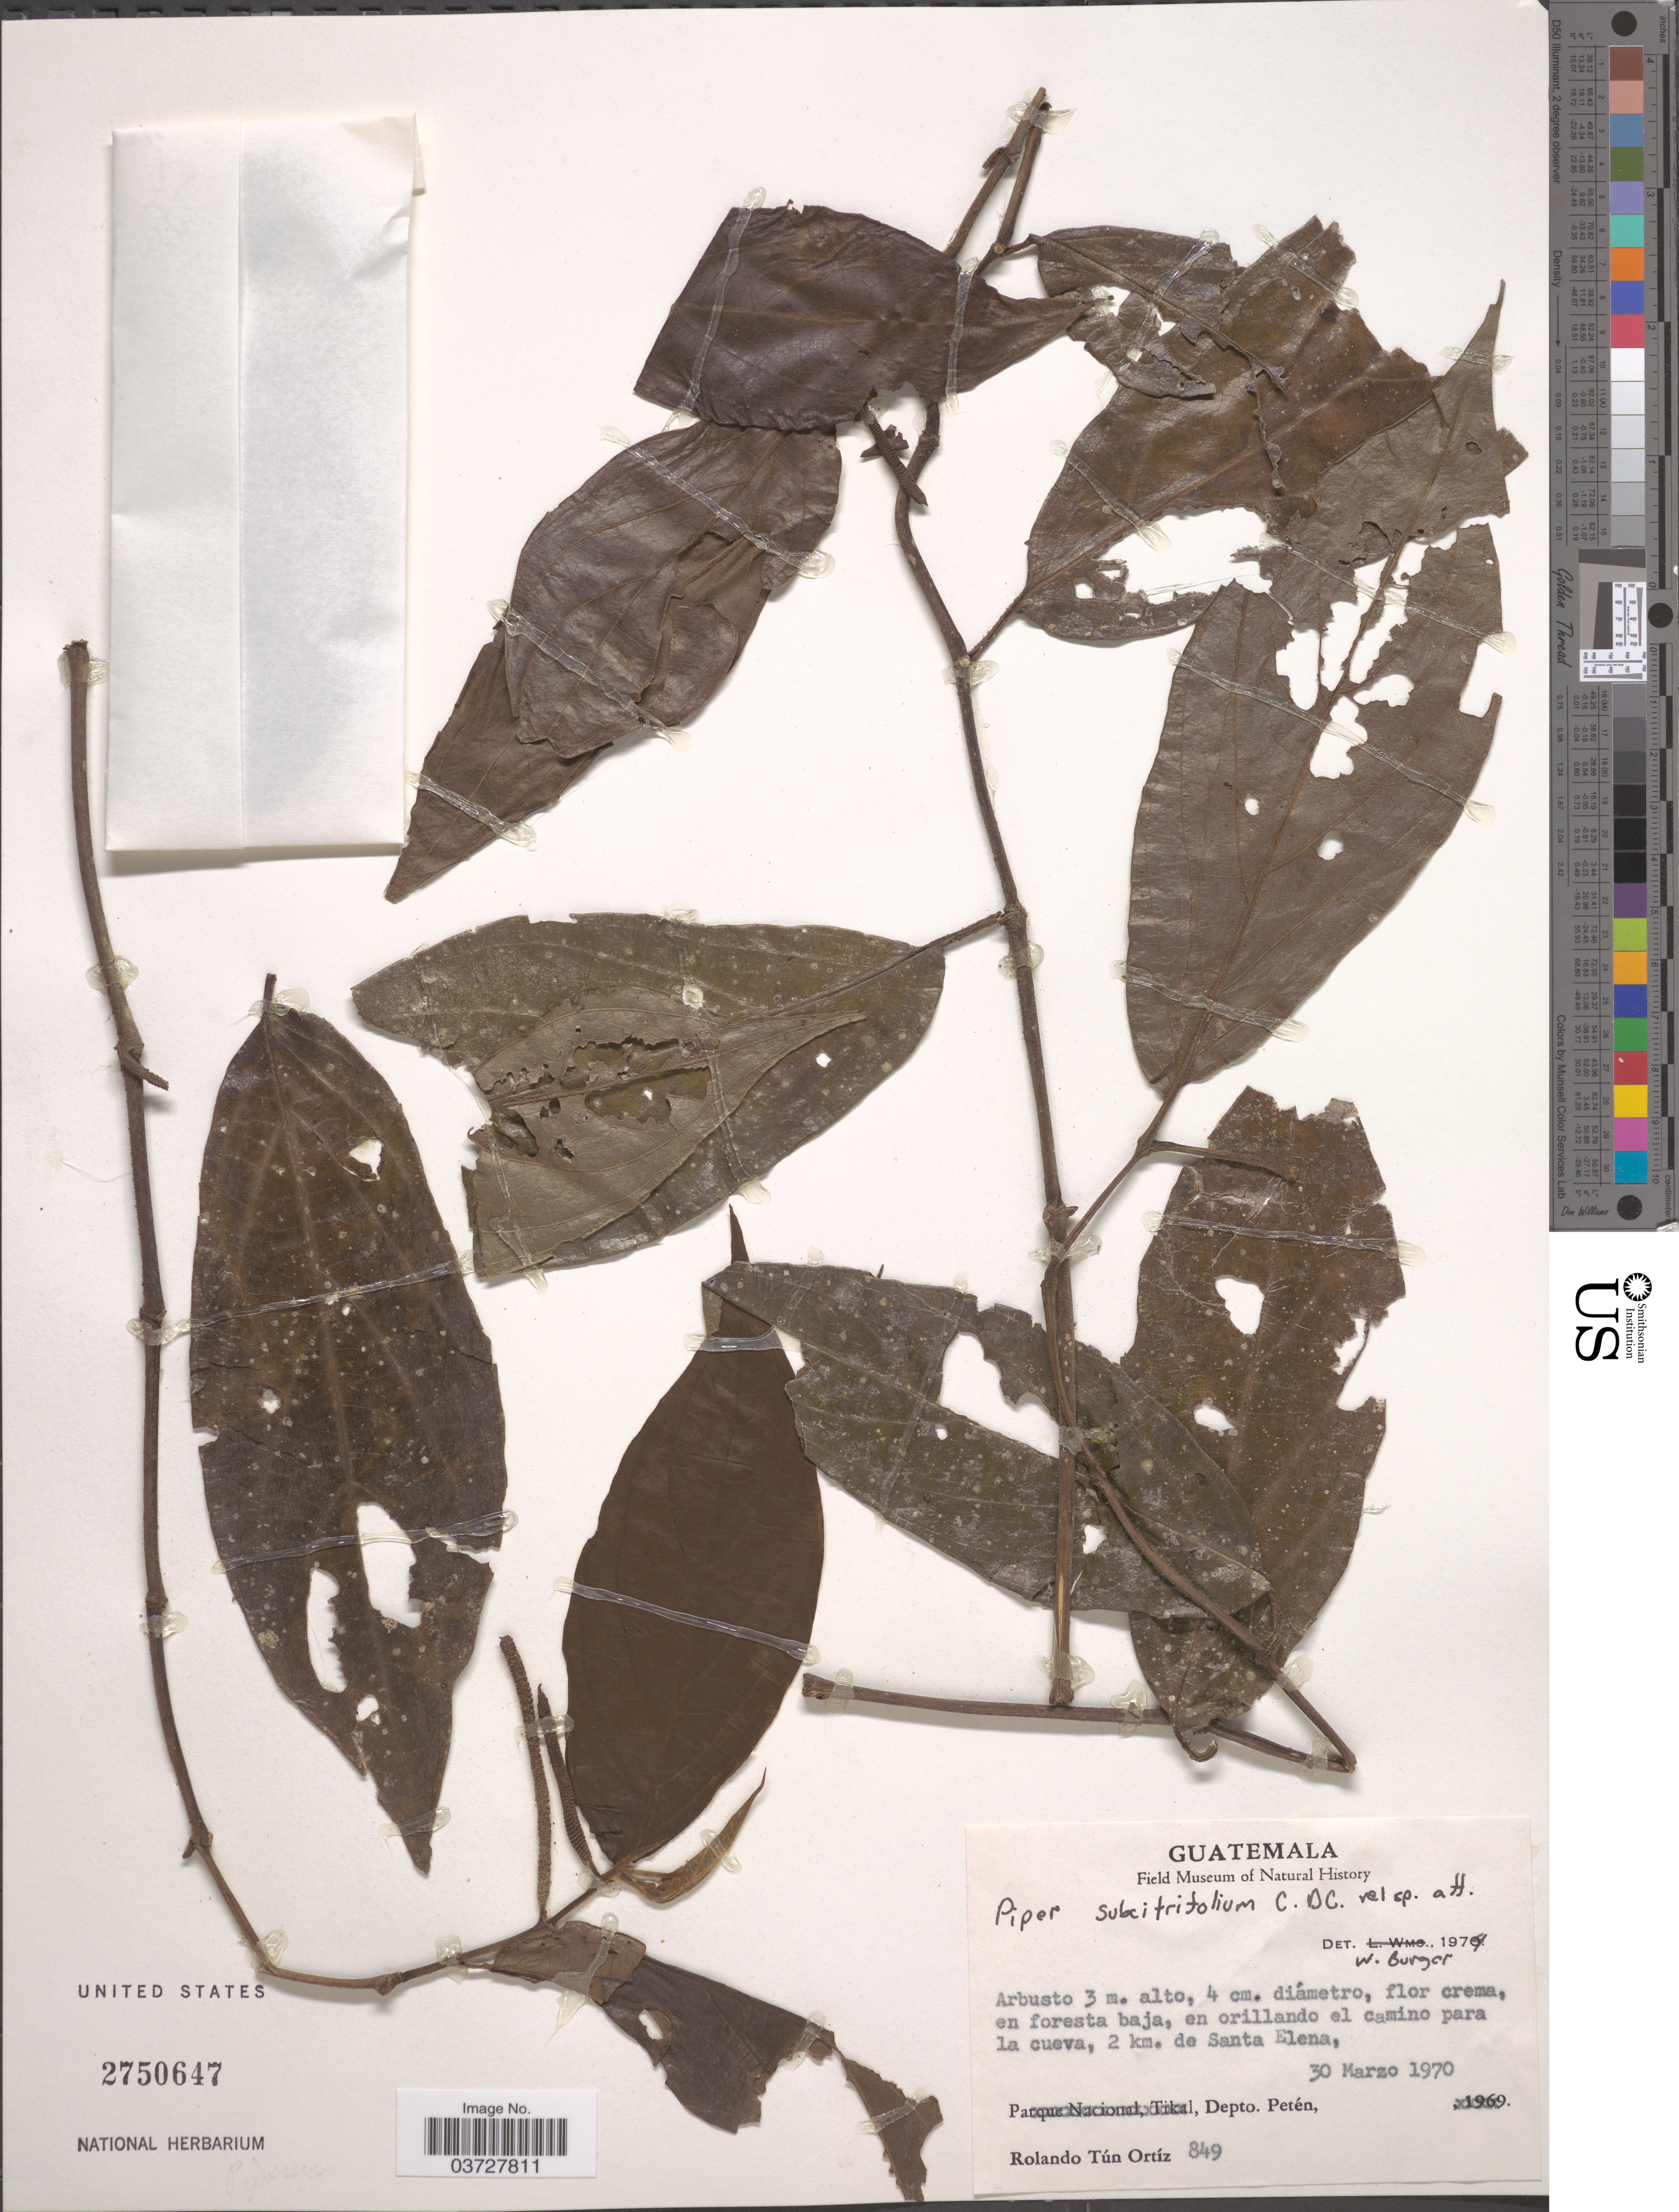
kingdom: Plantae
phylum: Tracheophyta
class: Magnoliopsida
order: Piperales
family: Piperaceae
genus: Piper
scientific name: Piper subcitrifolium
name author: C. DC.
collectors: R. T. Ortíz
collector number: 849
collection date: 1970-03-30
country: Guatemala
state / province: El Peten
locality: En foresta baja, en orillando el camino para la cueva, 2 km. de Santa Elena, Depto. Petén.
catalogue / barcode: US 2750647